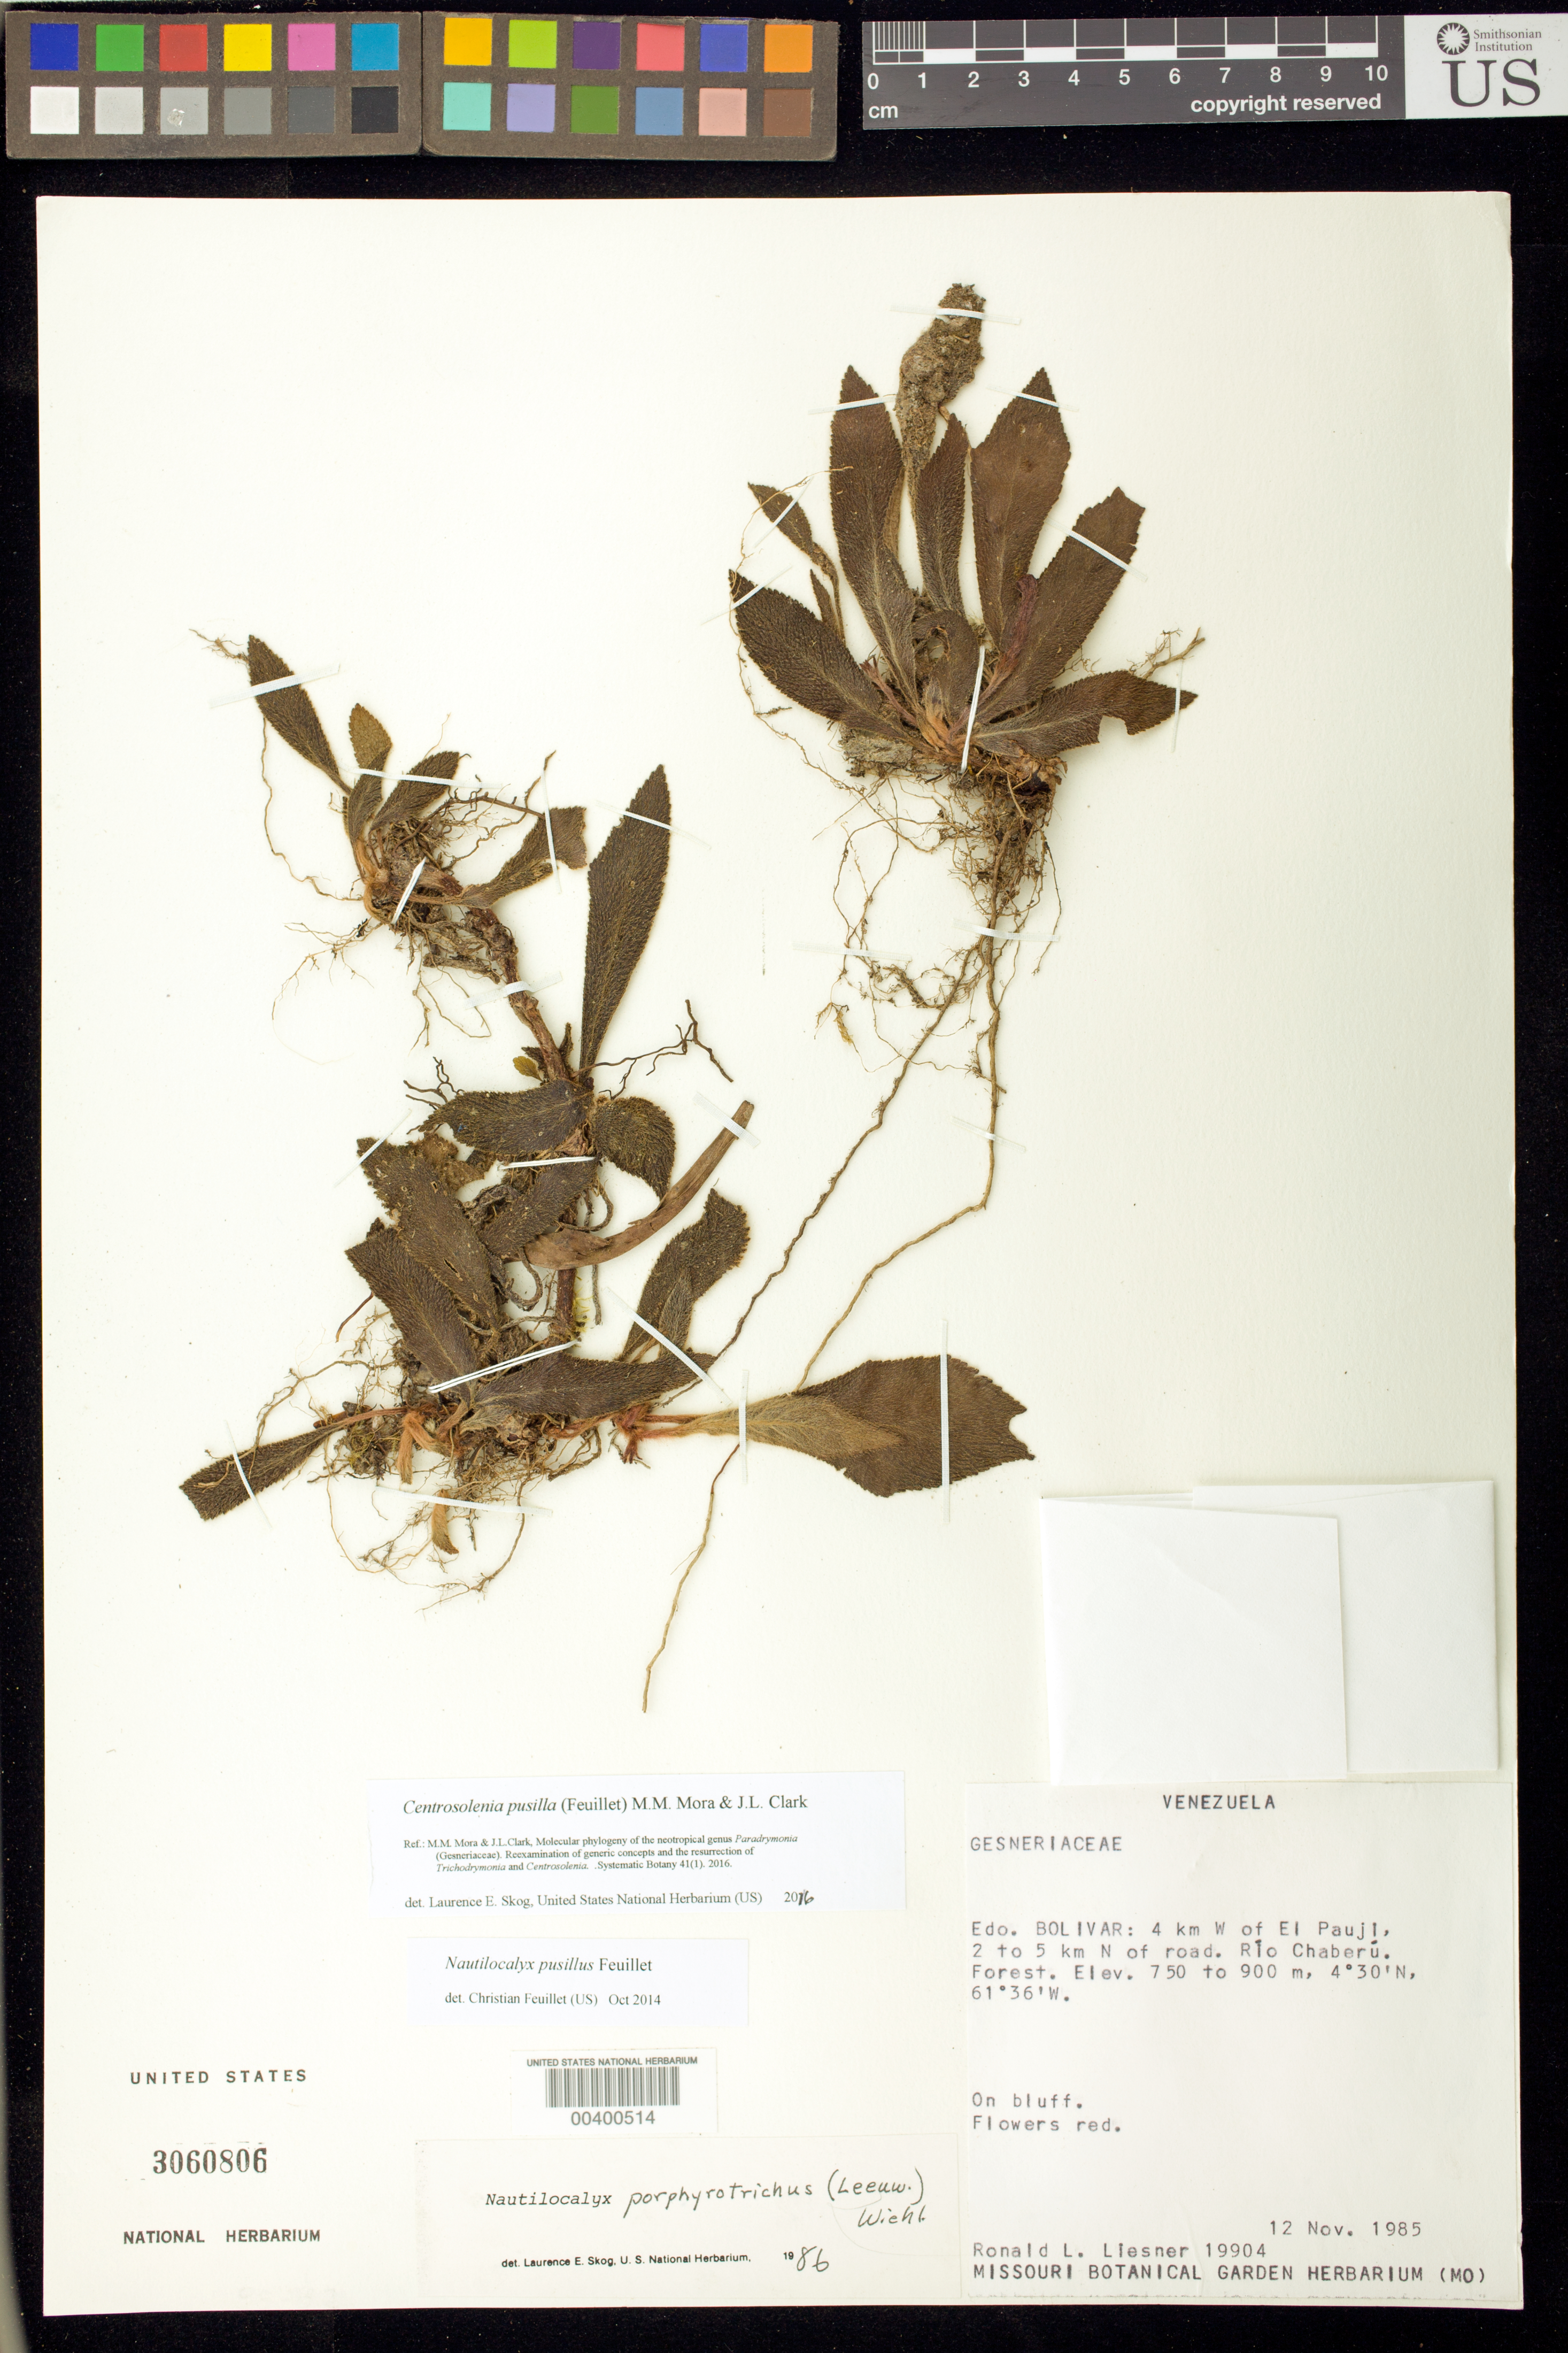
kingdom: Plantae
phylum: Tracheophyta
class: Magnoliopsida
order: Lamiales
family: Gesneriaceae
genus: Centrosolenia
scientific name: Centrosolenia pusilla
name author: (Feuillet) M.M. Mora & J.L. Clark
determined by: Skog, Laurence E.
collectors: R. L. Liesner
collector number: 19904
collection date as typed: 12 Nov 1985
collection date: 1985-11-12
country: Venezuela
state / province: Bolívar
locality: El Pauji, Rio Chaberu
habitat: Forest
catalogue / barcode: US 3060806